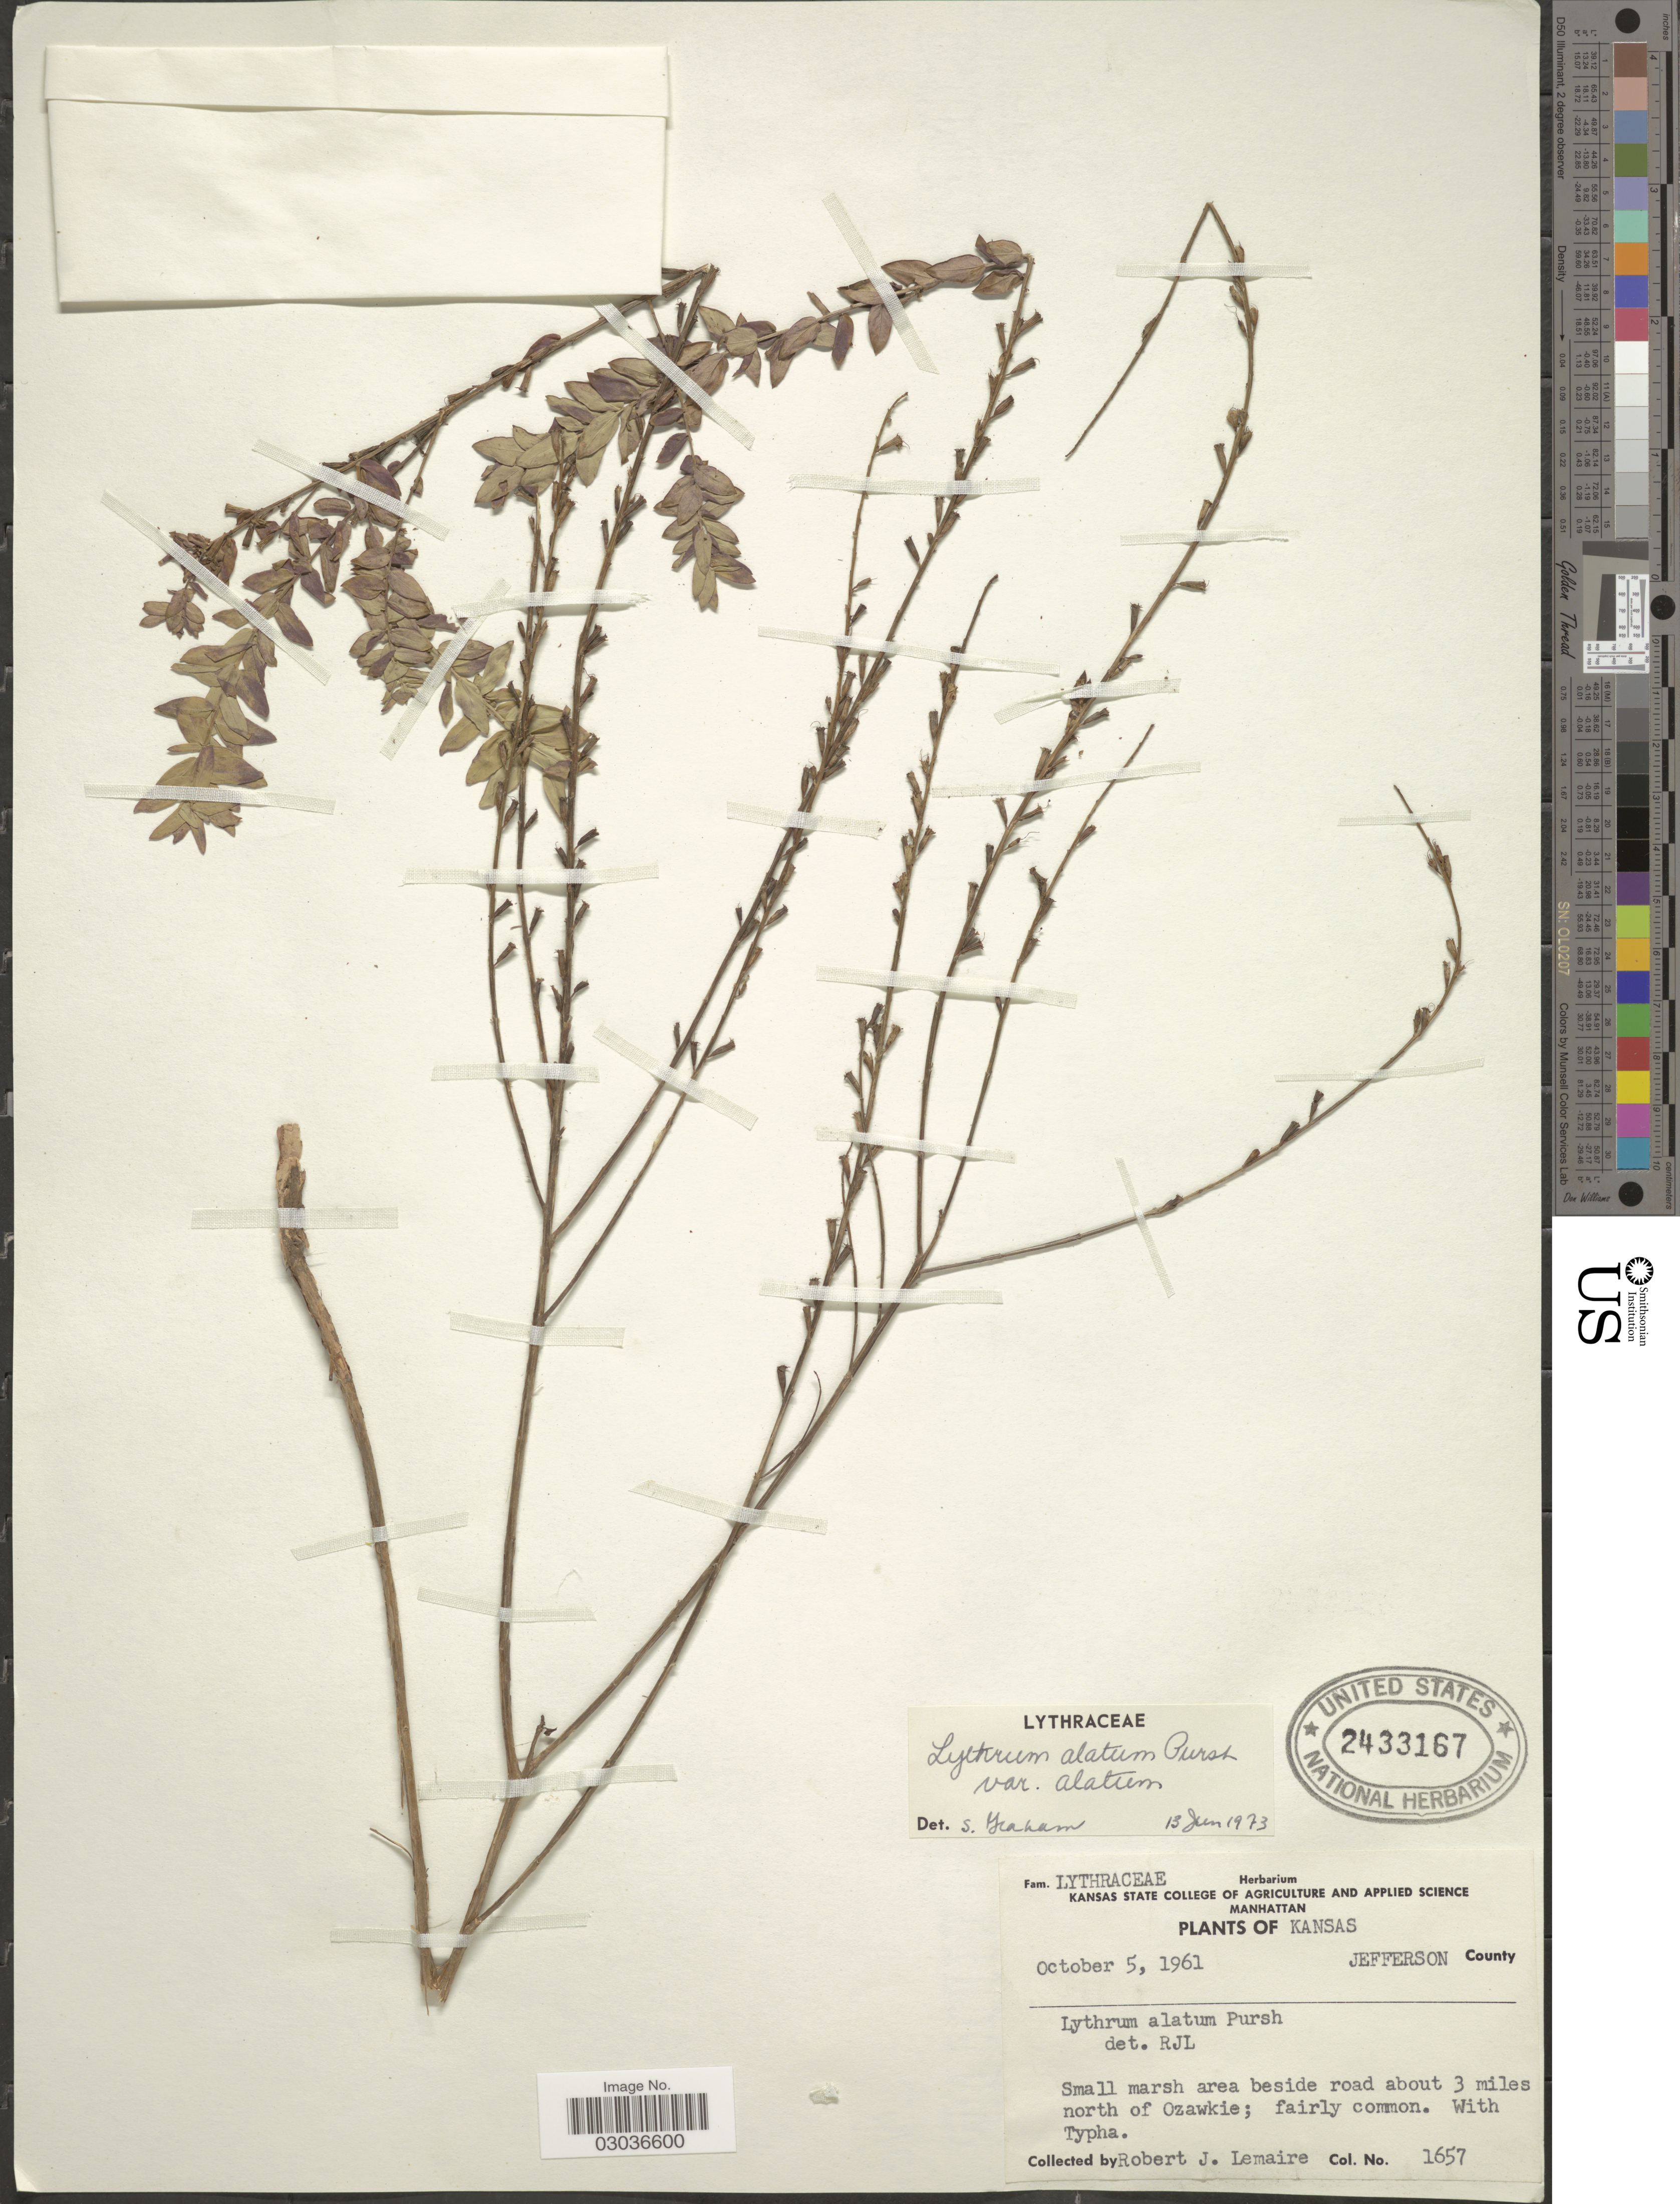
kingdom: Plantae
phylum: Tracheophyta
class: Magnoliopsida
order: Myrtales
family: Lythraceae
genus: Lythrum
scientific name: Lythrum alatum var. alatum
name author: Pursh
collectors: R. J. Lemaire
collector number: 1657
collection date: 1961-10-05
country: United States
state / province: Kansas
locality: Jefferson County. Small marsh area beside road about 3 miles north of Ozawkie.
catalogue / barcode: US 2433167